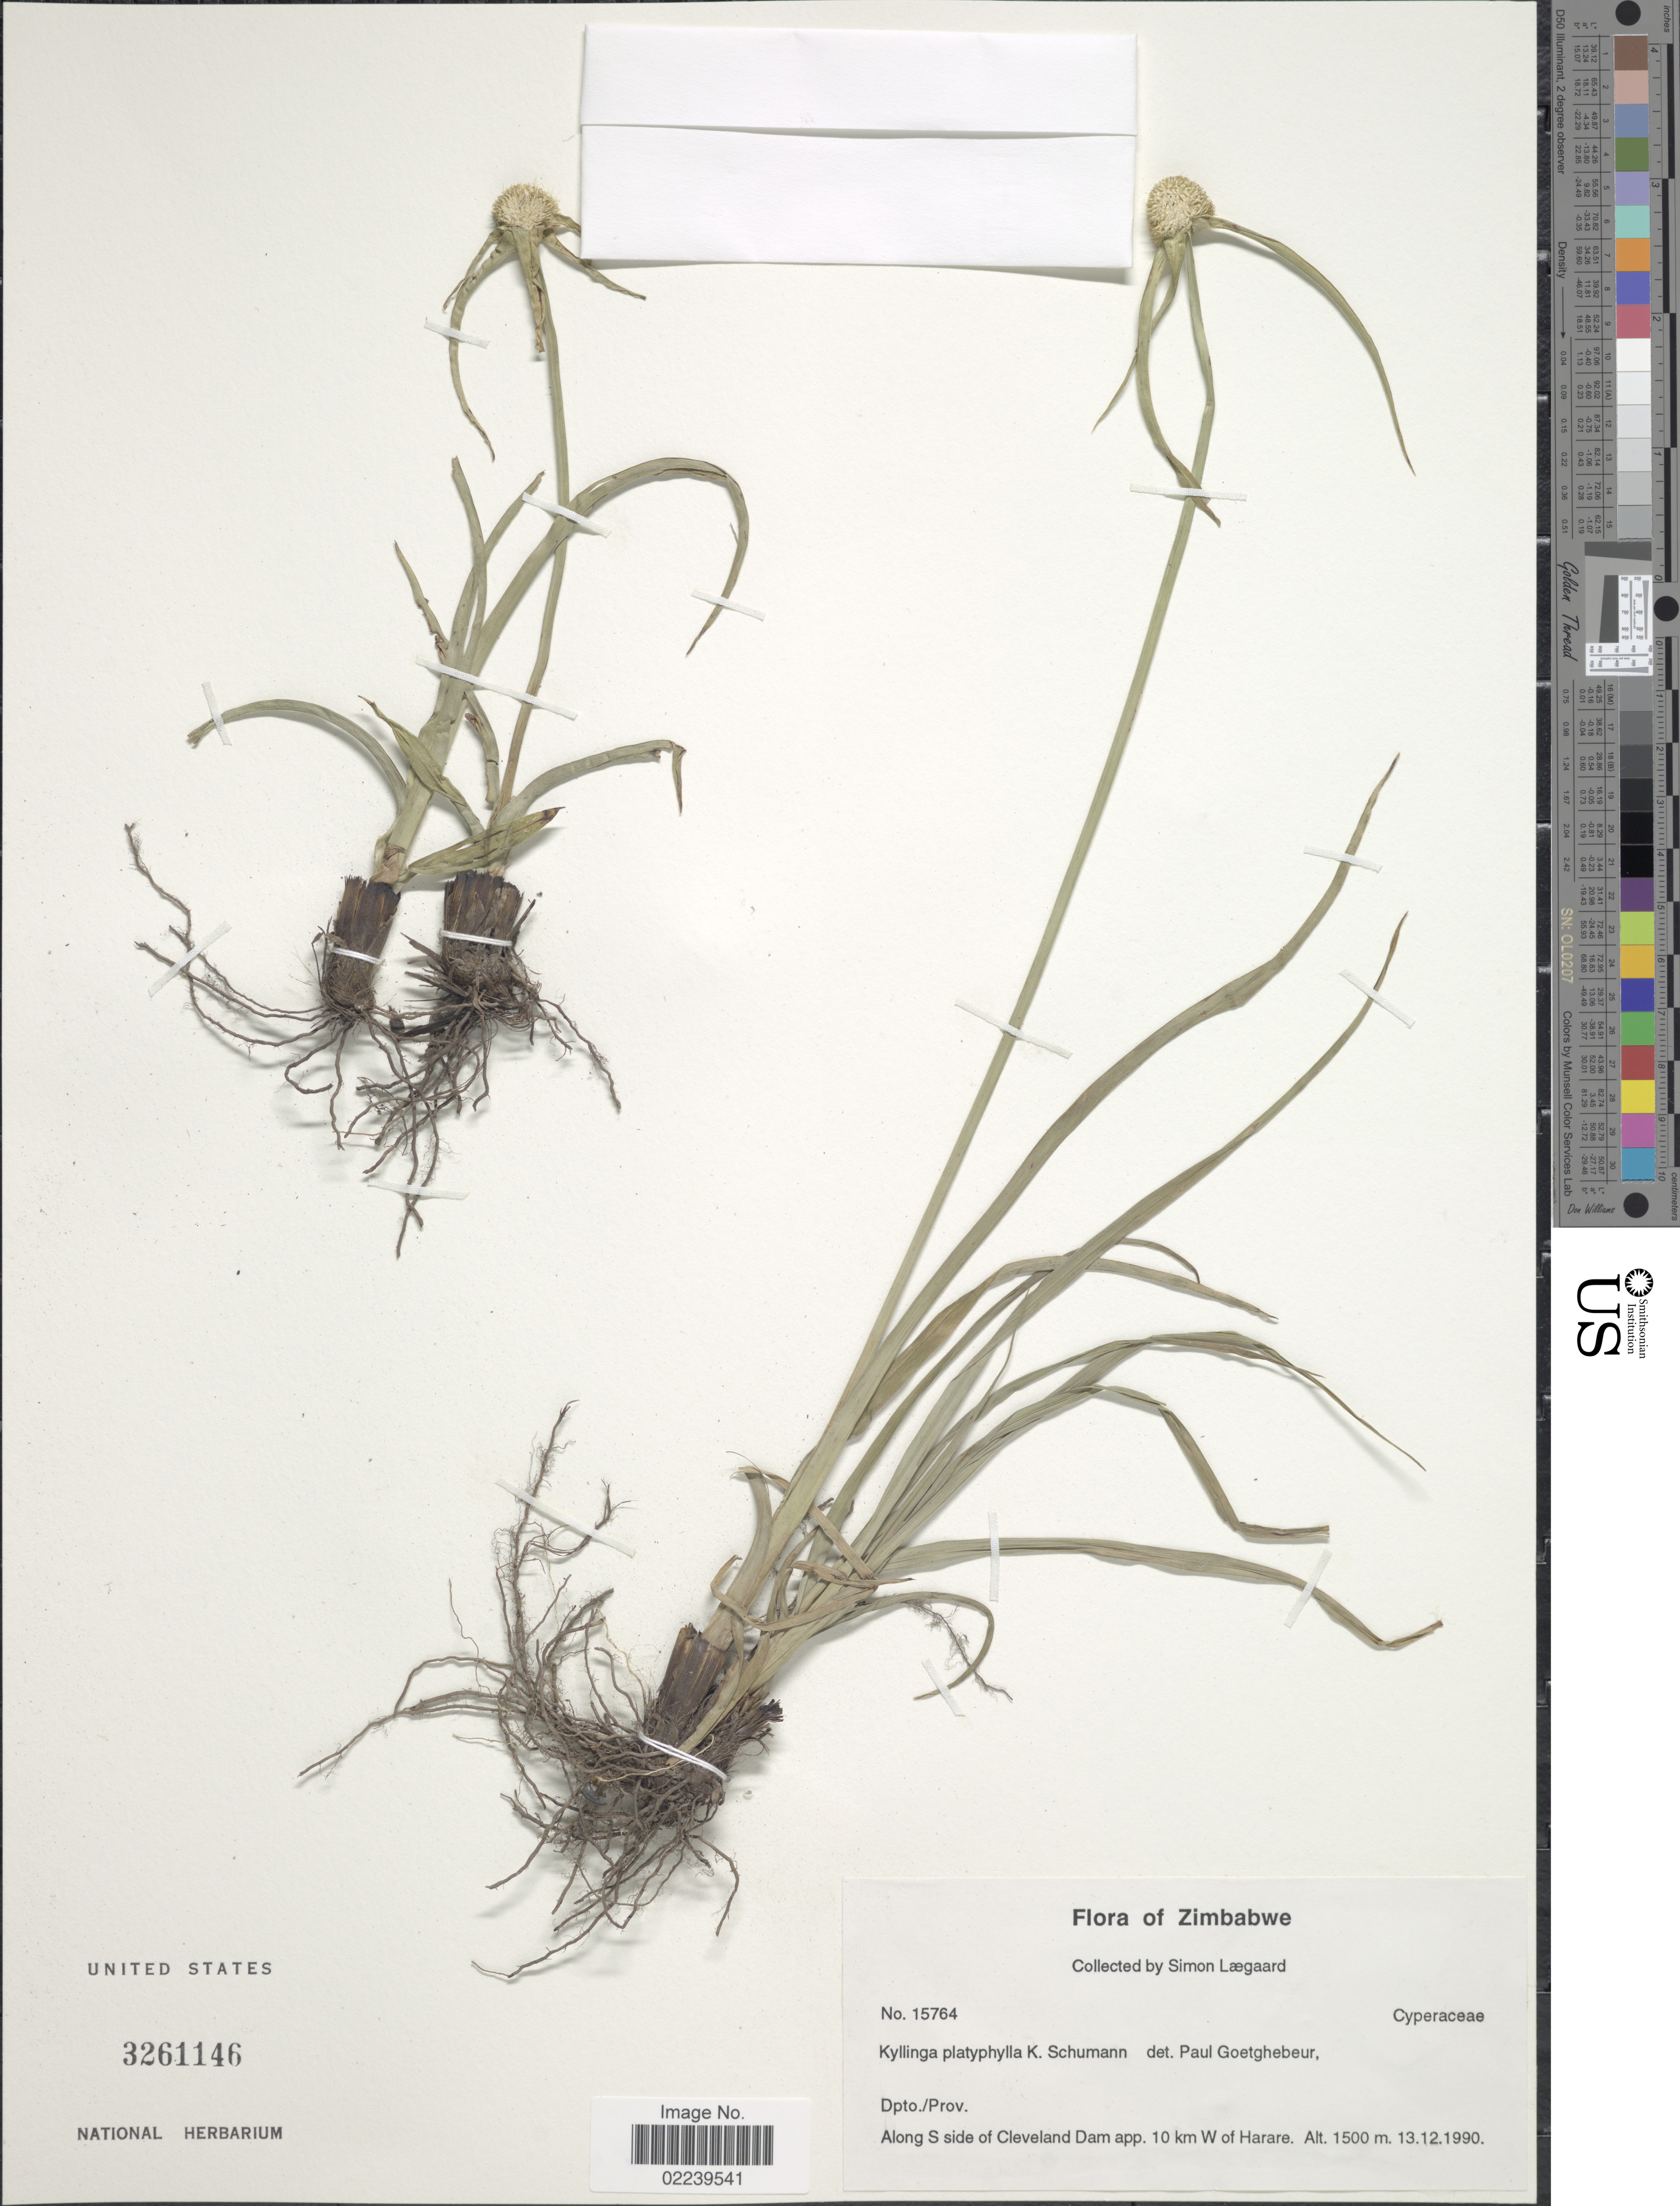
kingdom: Plantae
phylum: Tracheophyta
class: Liliopsida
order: Poales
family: Cyperaceae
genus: Cyperus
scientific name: Cyperus ciliatopilosus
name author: Mattf. & Kük.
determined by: Strong, M. T., (US), Smithsonian Institution - National Museum of Natural History (UNITED STATES)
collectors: S. Lægaard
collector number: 15764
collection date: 1990-12-13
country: Zimbabwe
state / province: Harare (city)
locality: Dpto./Prov. Along S side of Cleveland Dam App. 10 km W of Harare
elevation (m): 1500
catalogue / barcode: US 3261146